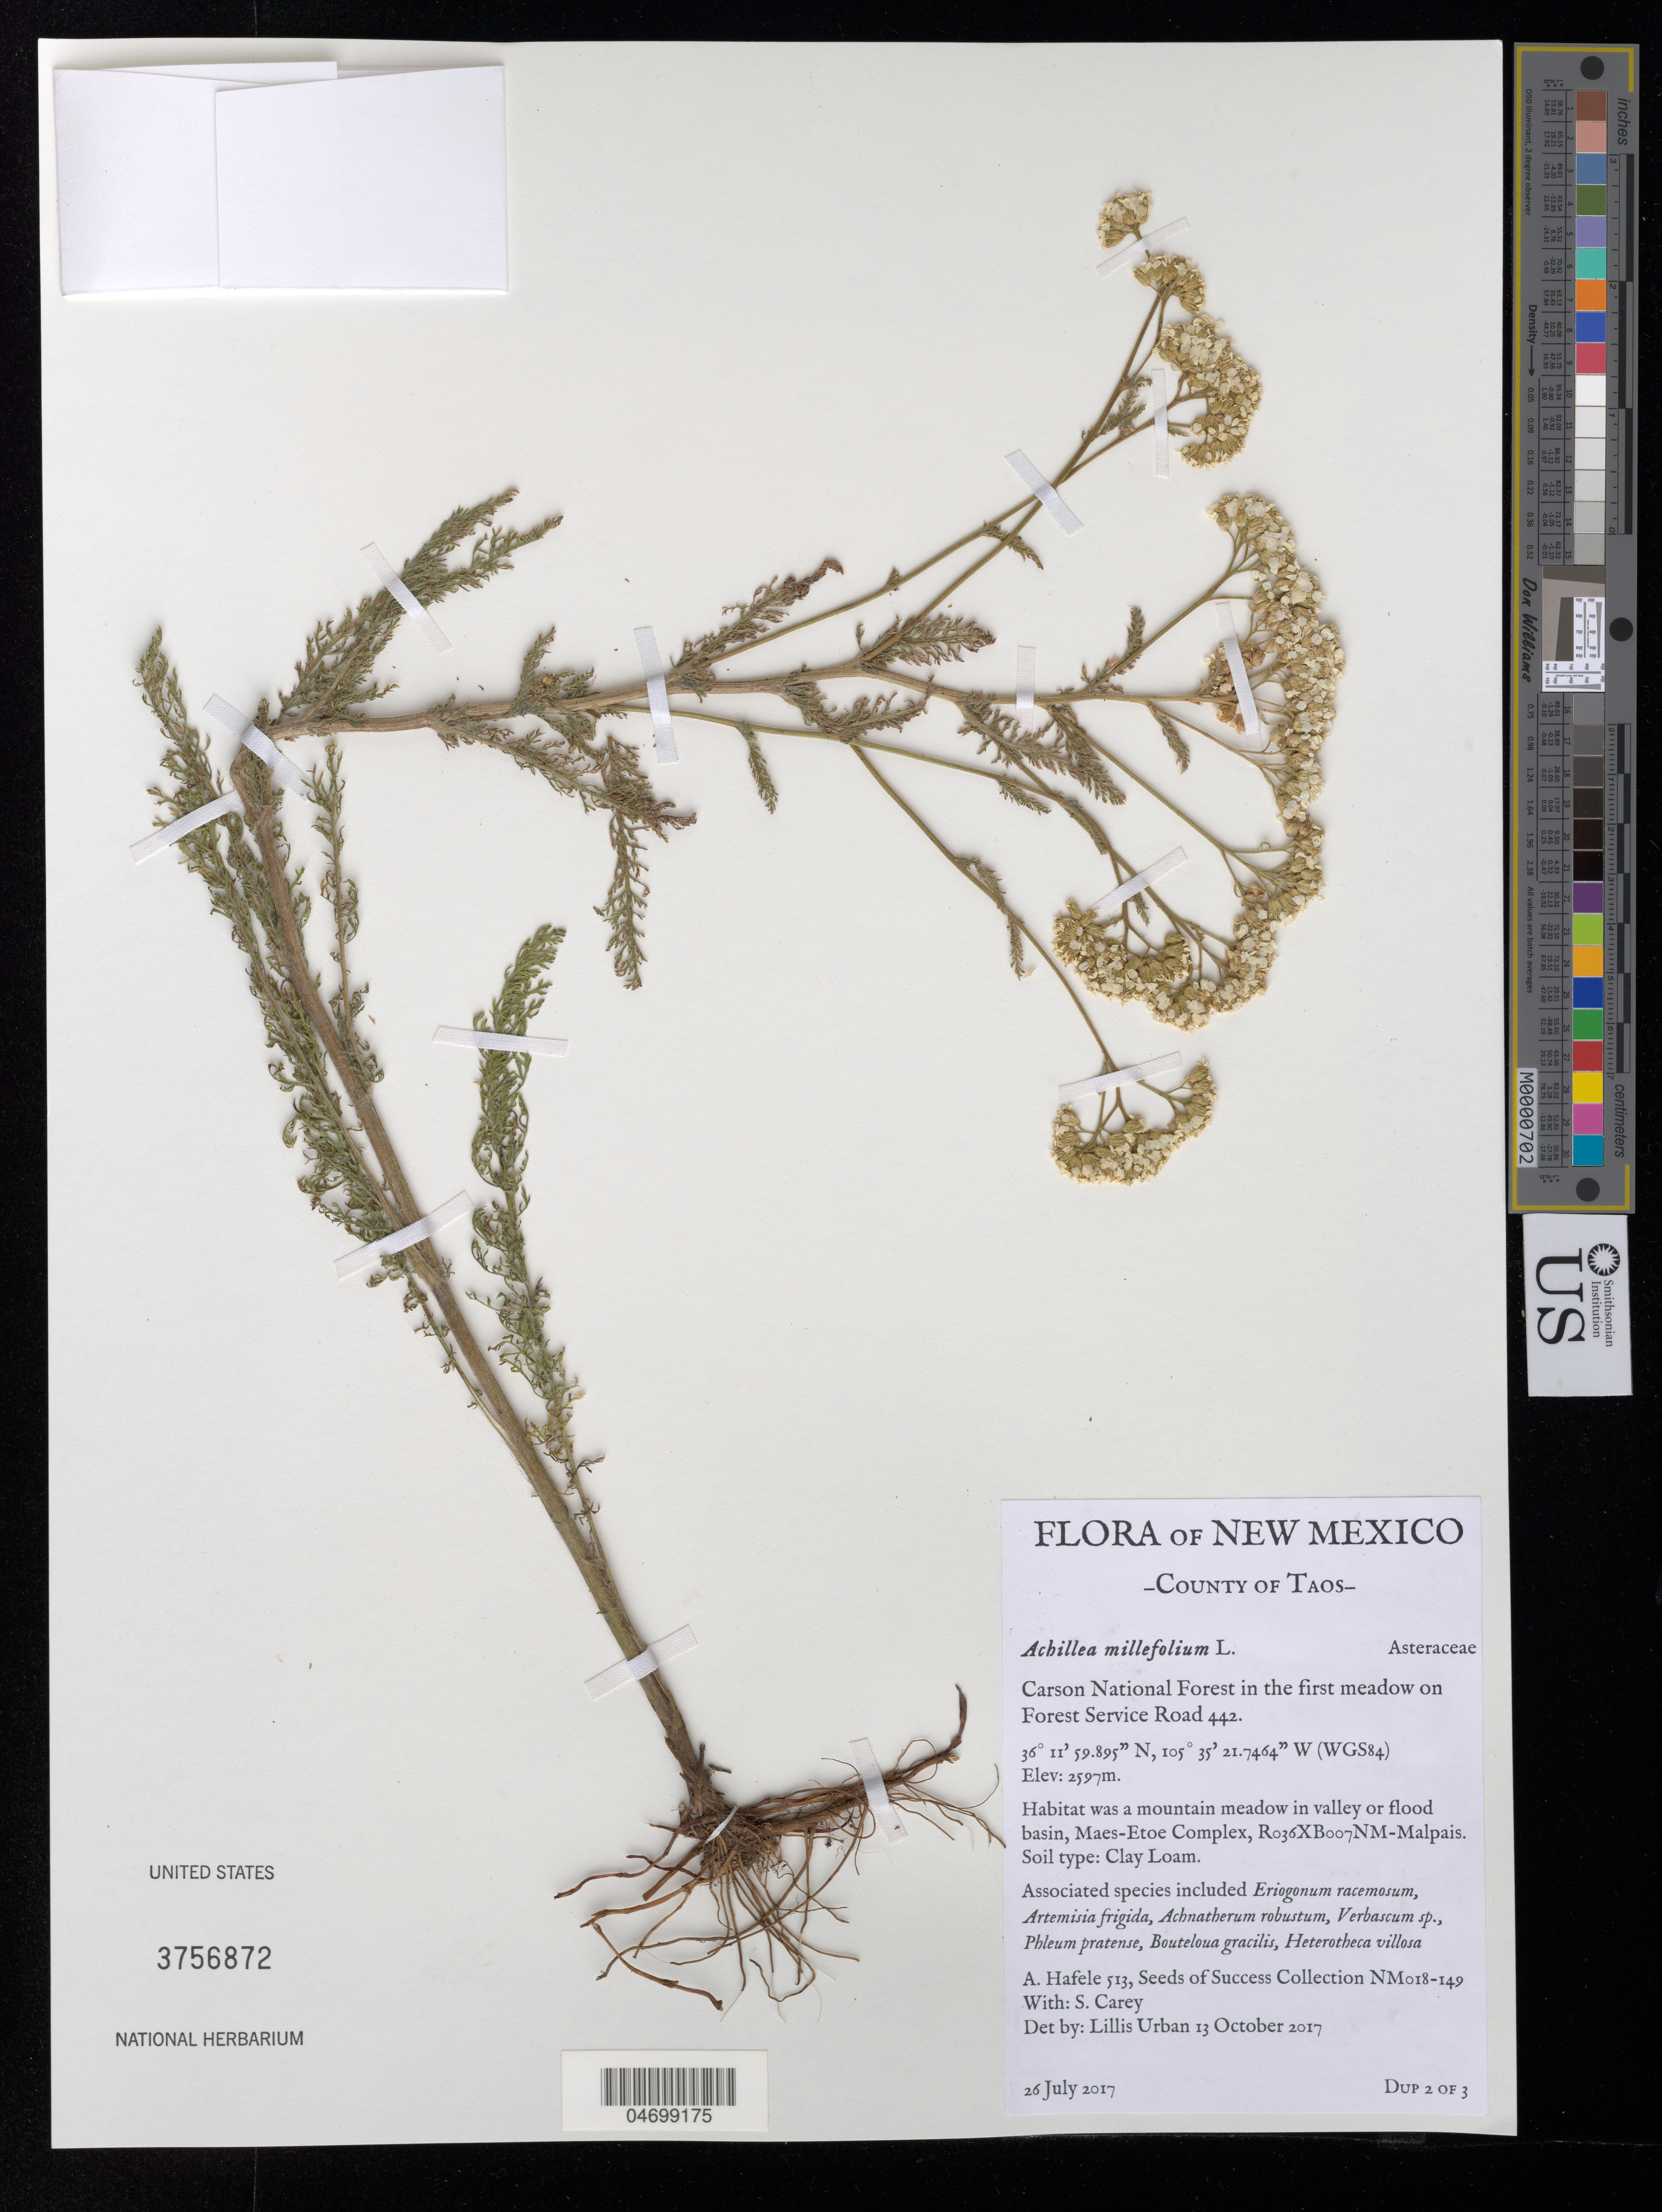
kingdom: Plantae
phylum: Tracheophyta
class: Magnoliopsida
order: Asterales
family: Asteraceae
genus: Achillea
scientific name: Achillea millefolium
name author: L.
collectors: A. Hafele & S. Carey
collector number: NM018-149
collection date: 2017-07-26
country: United States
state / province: New Mexico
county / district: Taos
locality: Carson National Forest, Meadow about 1 mile down Forest Service Road 442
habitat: Mountain meadow in valley/basin, Maes-Etoe Complex, R036XB007NM-Malpais. Clay loam . With Verbascum sp., Phleum pratense, Bouteloua gracilis, etc.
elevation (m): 2597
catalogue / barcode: US 3756872